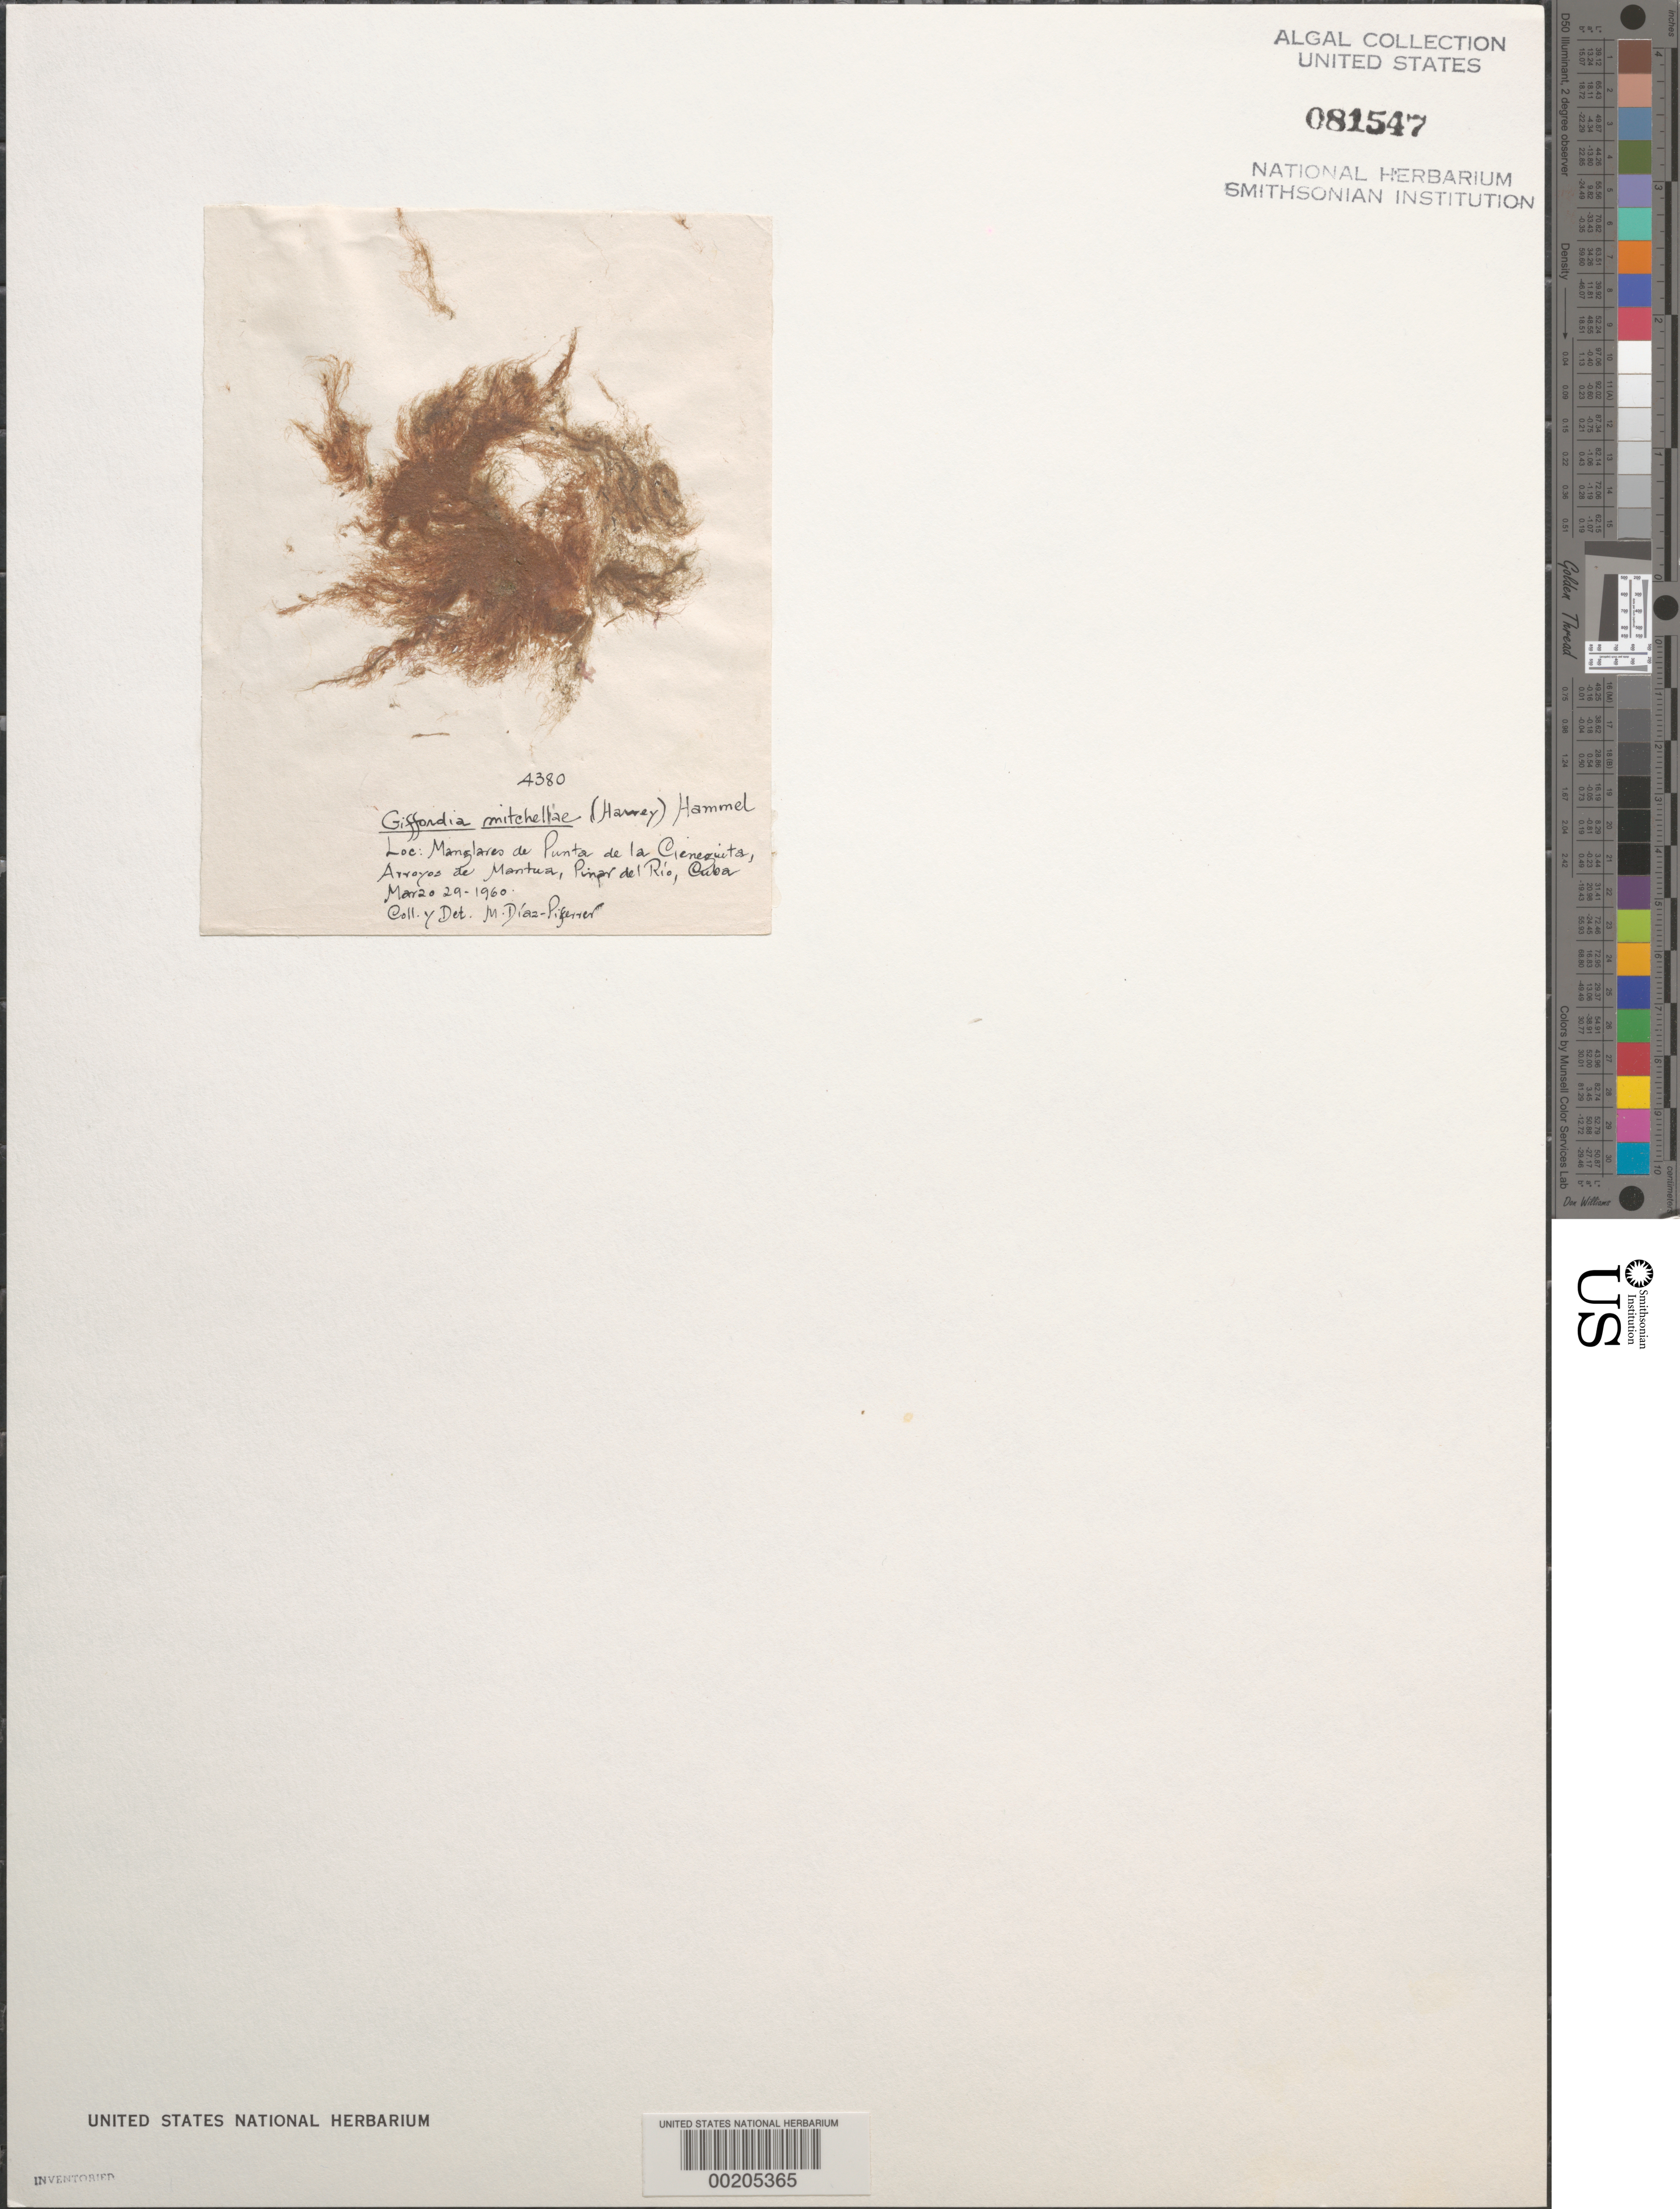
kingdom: Chromista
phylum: Ochrophyta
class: Phaeophyceae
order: Ectocarpales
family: Acinetosporaceae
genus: Feldmannia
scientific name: Feldmannia mitchelliae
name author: (Harv.) H.-S. Kim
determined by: Algae name updating Project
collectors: M. Diaz-Piferrer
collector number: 4380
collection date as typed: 29 Mar 1960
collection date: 1960-03-29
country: Cuba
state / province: Pinar del Río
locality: Punta de la cieneguita, arroyos de mantua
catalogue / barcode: US 81547